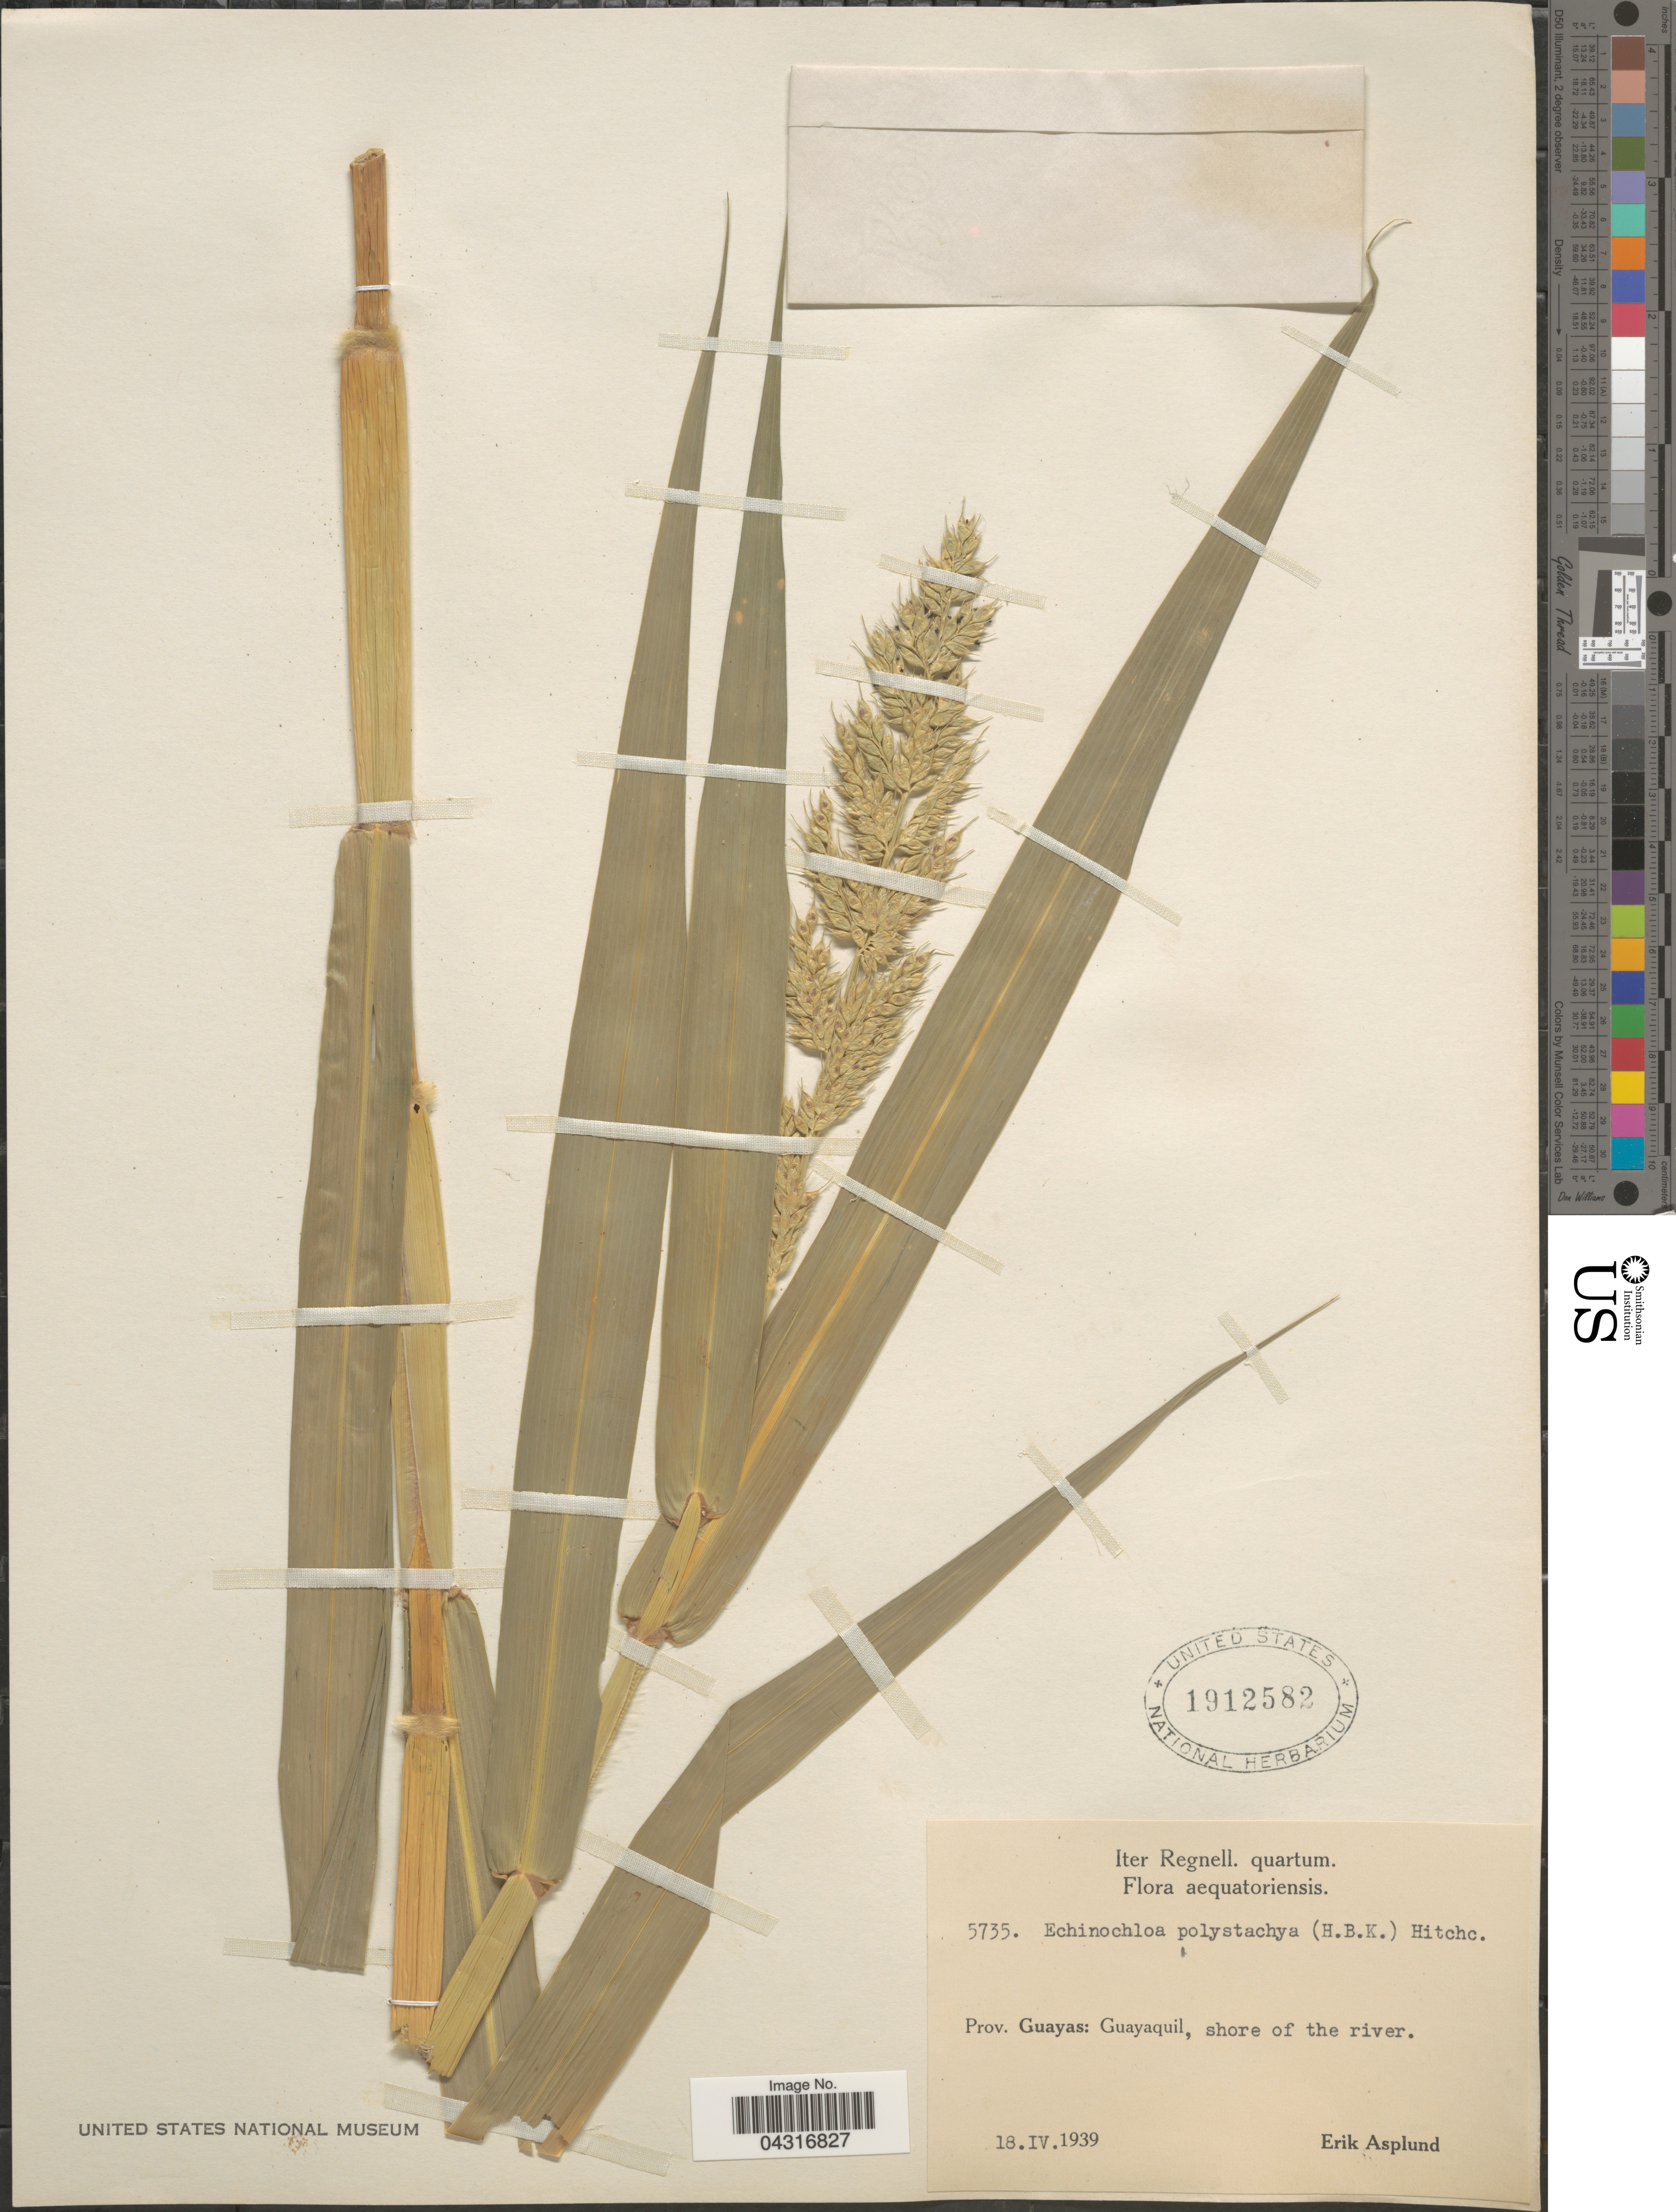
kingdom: Plantae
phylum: Tracheophyta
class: Liliopsida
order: Poales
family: Poaceae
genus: Echinochloa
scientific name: Echinochloa polystachya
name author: (Kunth) Hitchc.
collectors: E. Asplund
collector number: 5735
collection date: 1939-04-18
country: Ecuador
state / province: Guayas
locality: Iter Regnell. quartum. Guayaquil, shore of the river.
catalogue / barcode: US 1912582